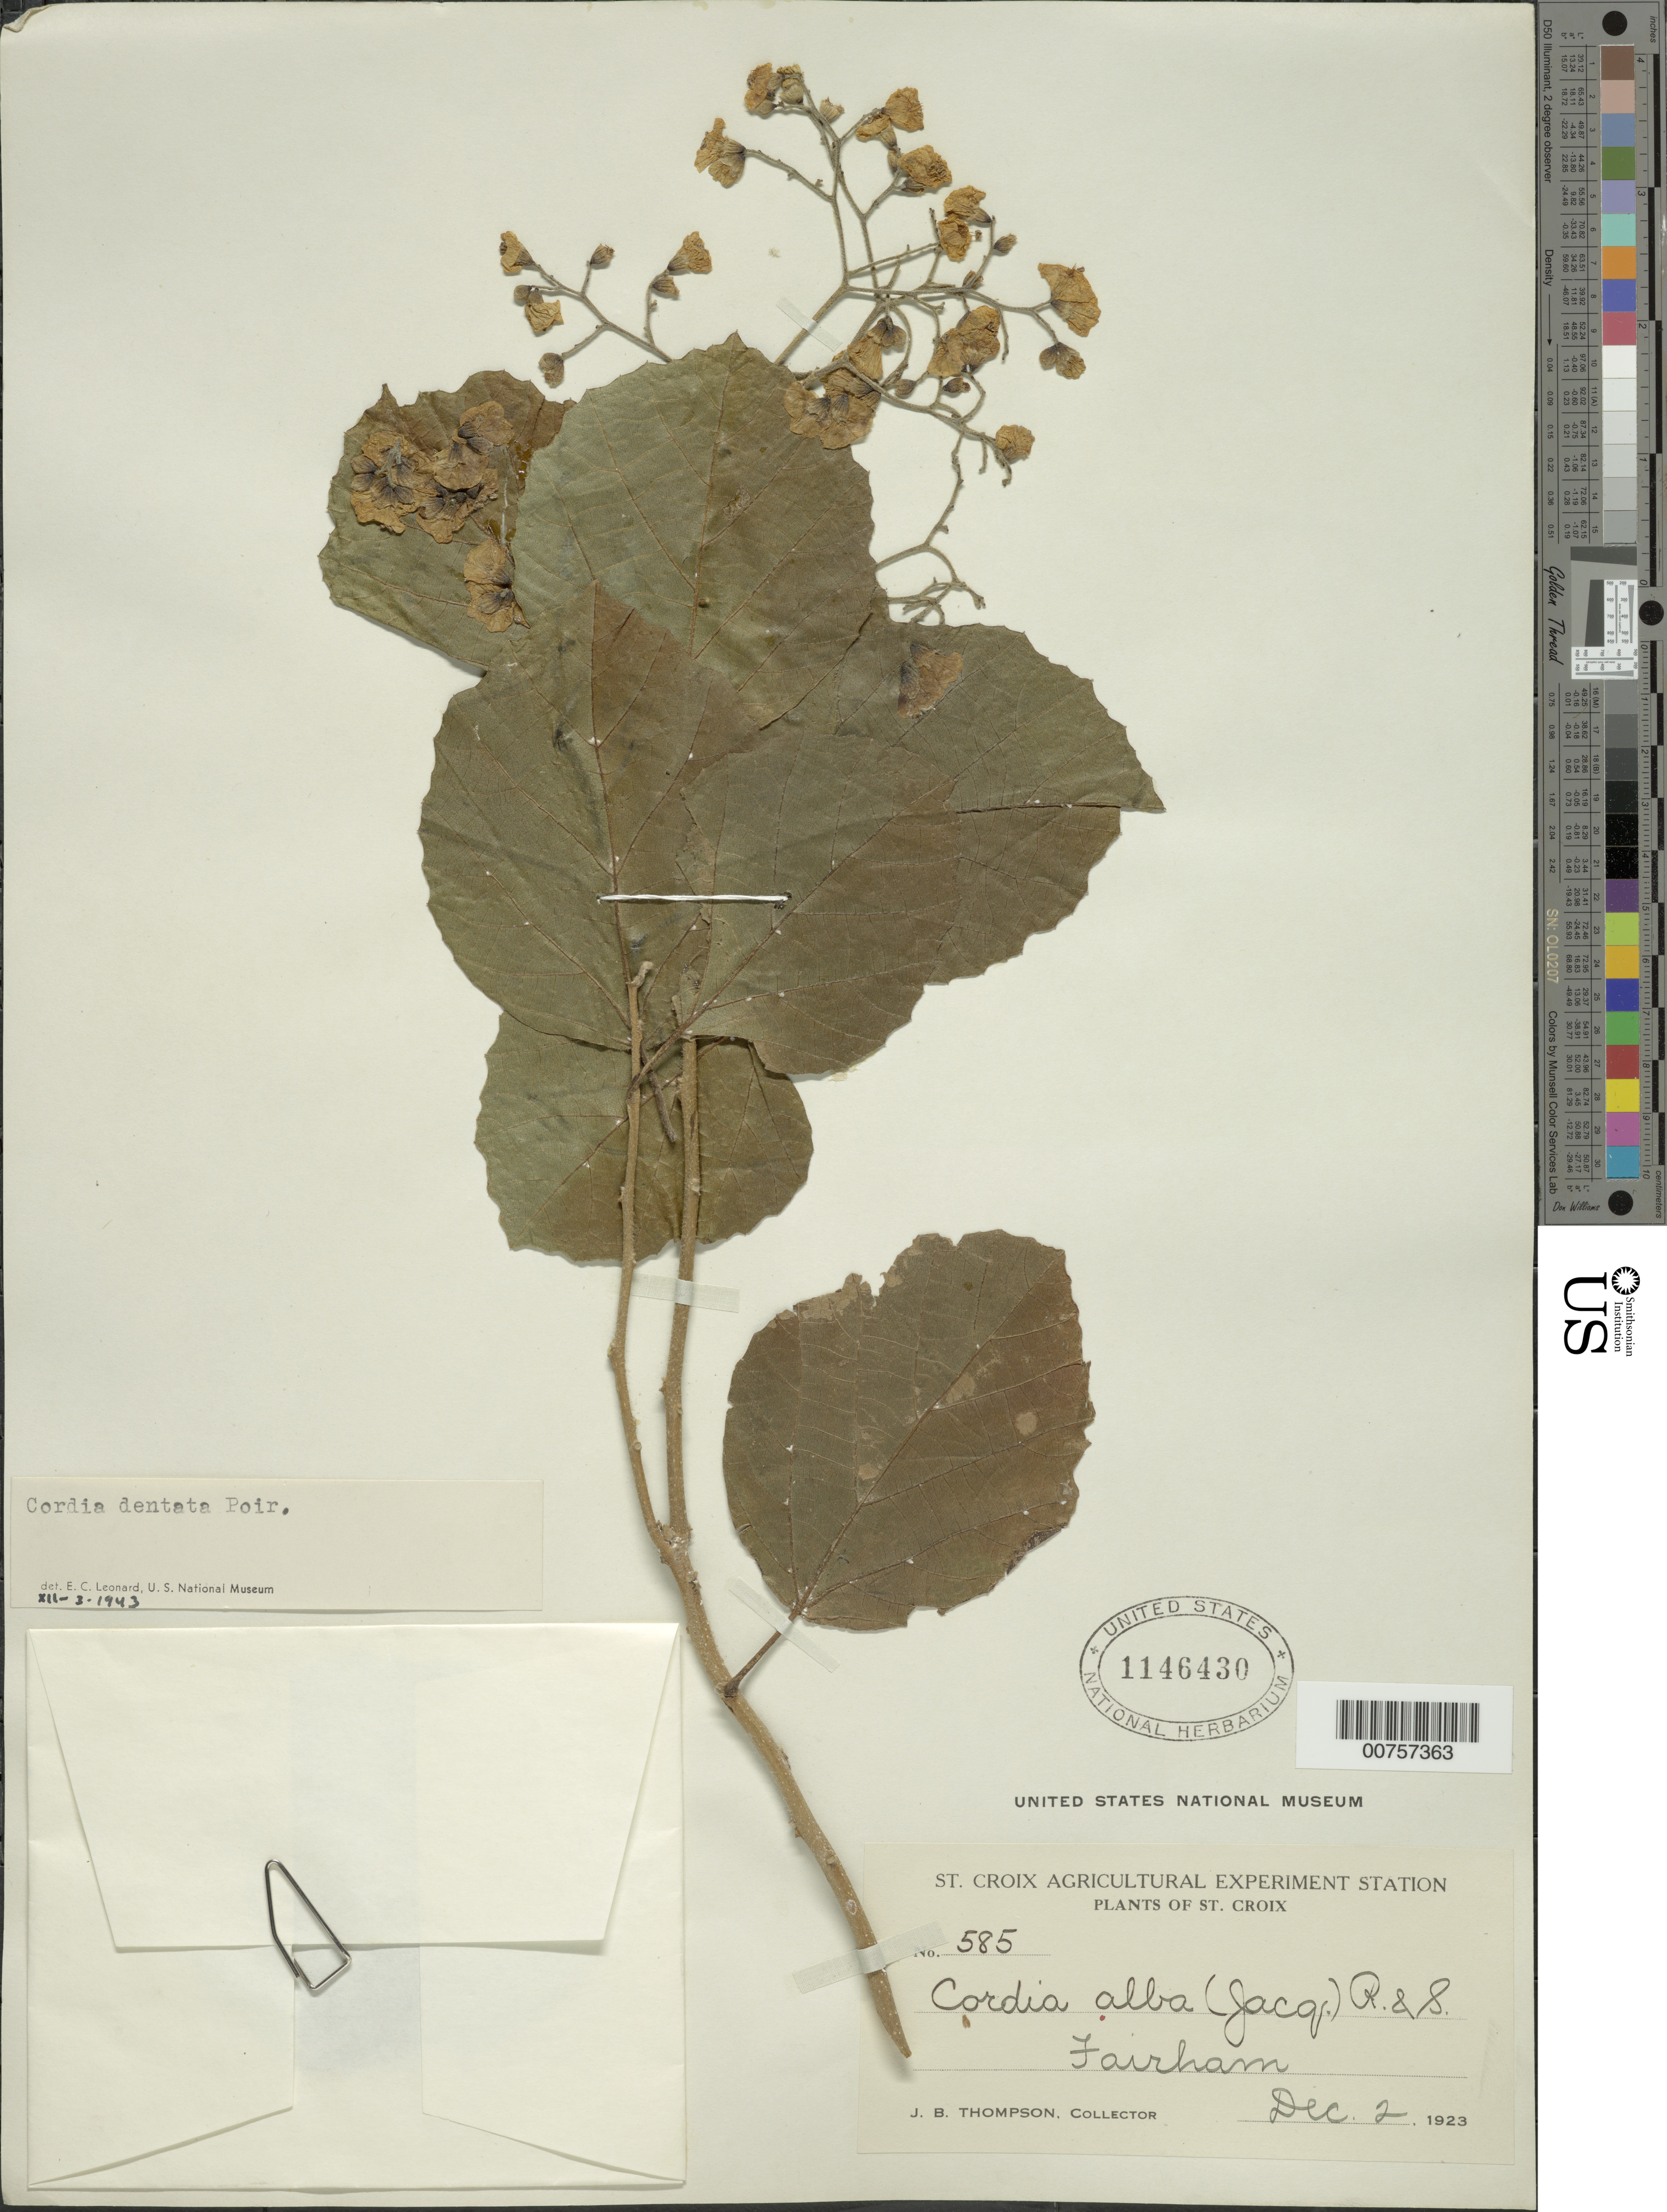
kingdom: Plantae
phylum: Tracheophyta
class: Magnoliopsida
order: Boraginales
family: Cordiaceae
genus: Cordia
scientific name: Cordia dentata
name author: Poir.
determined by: Leonard, Emery C., (US)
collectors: J. B. Thompson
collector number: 585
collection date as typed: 02 Dec 1923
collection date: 1923-12-02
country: U.S. Virgin Islands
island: St. Croix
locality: Fairham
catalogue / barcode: US 1146430